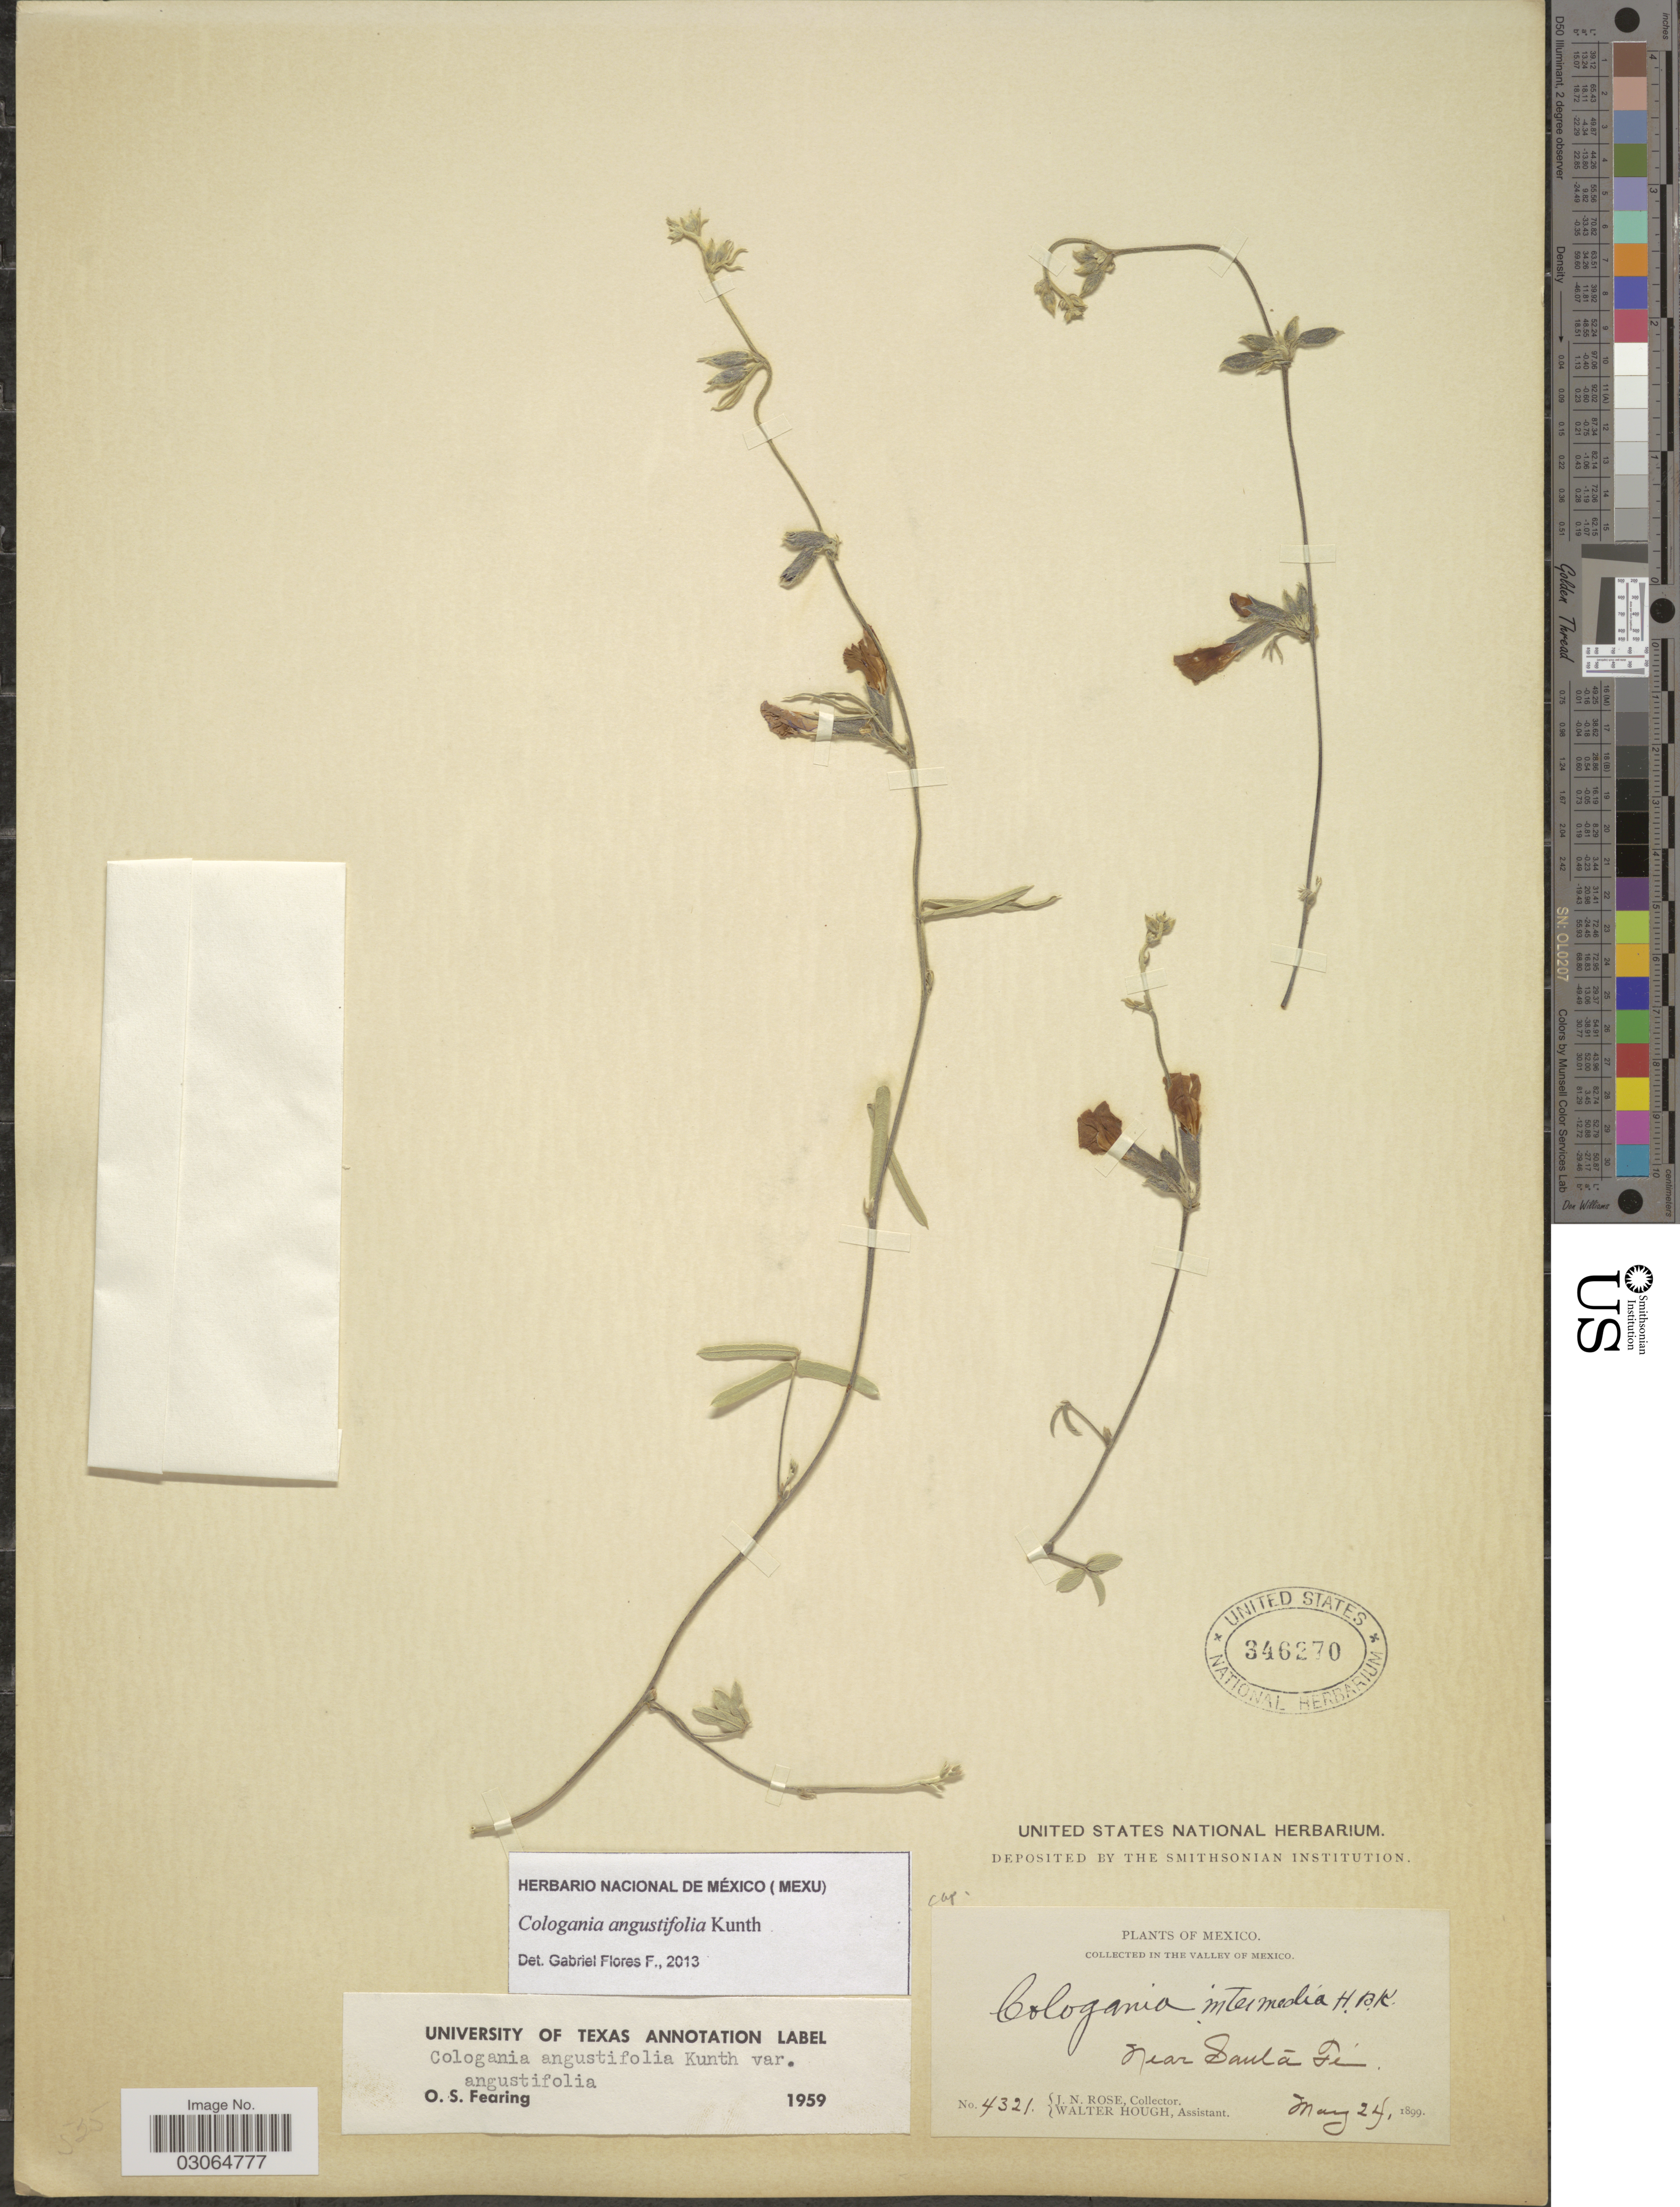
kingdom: Plantae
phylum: Tracheophyta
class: Magnoliopsida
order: Fabales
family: Fabaceae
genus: Cologania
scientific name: Cologania angustifolia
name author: Kunth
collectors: J. N. Rose & W. Hough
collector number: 4321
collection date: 1899-05-24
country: Mexico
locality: In the Valley of Mexico. Near Santa Fé.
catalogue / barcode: US 346270